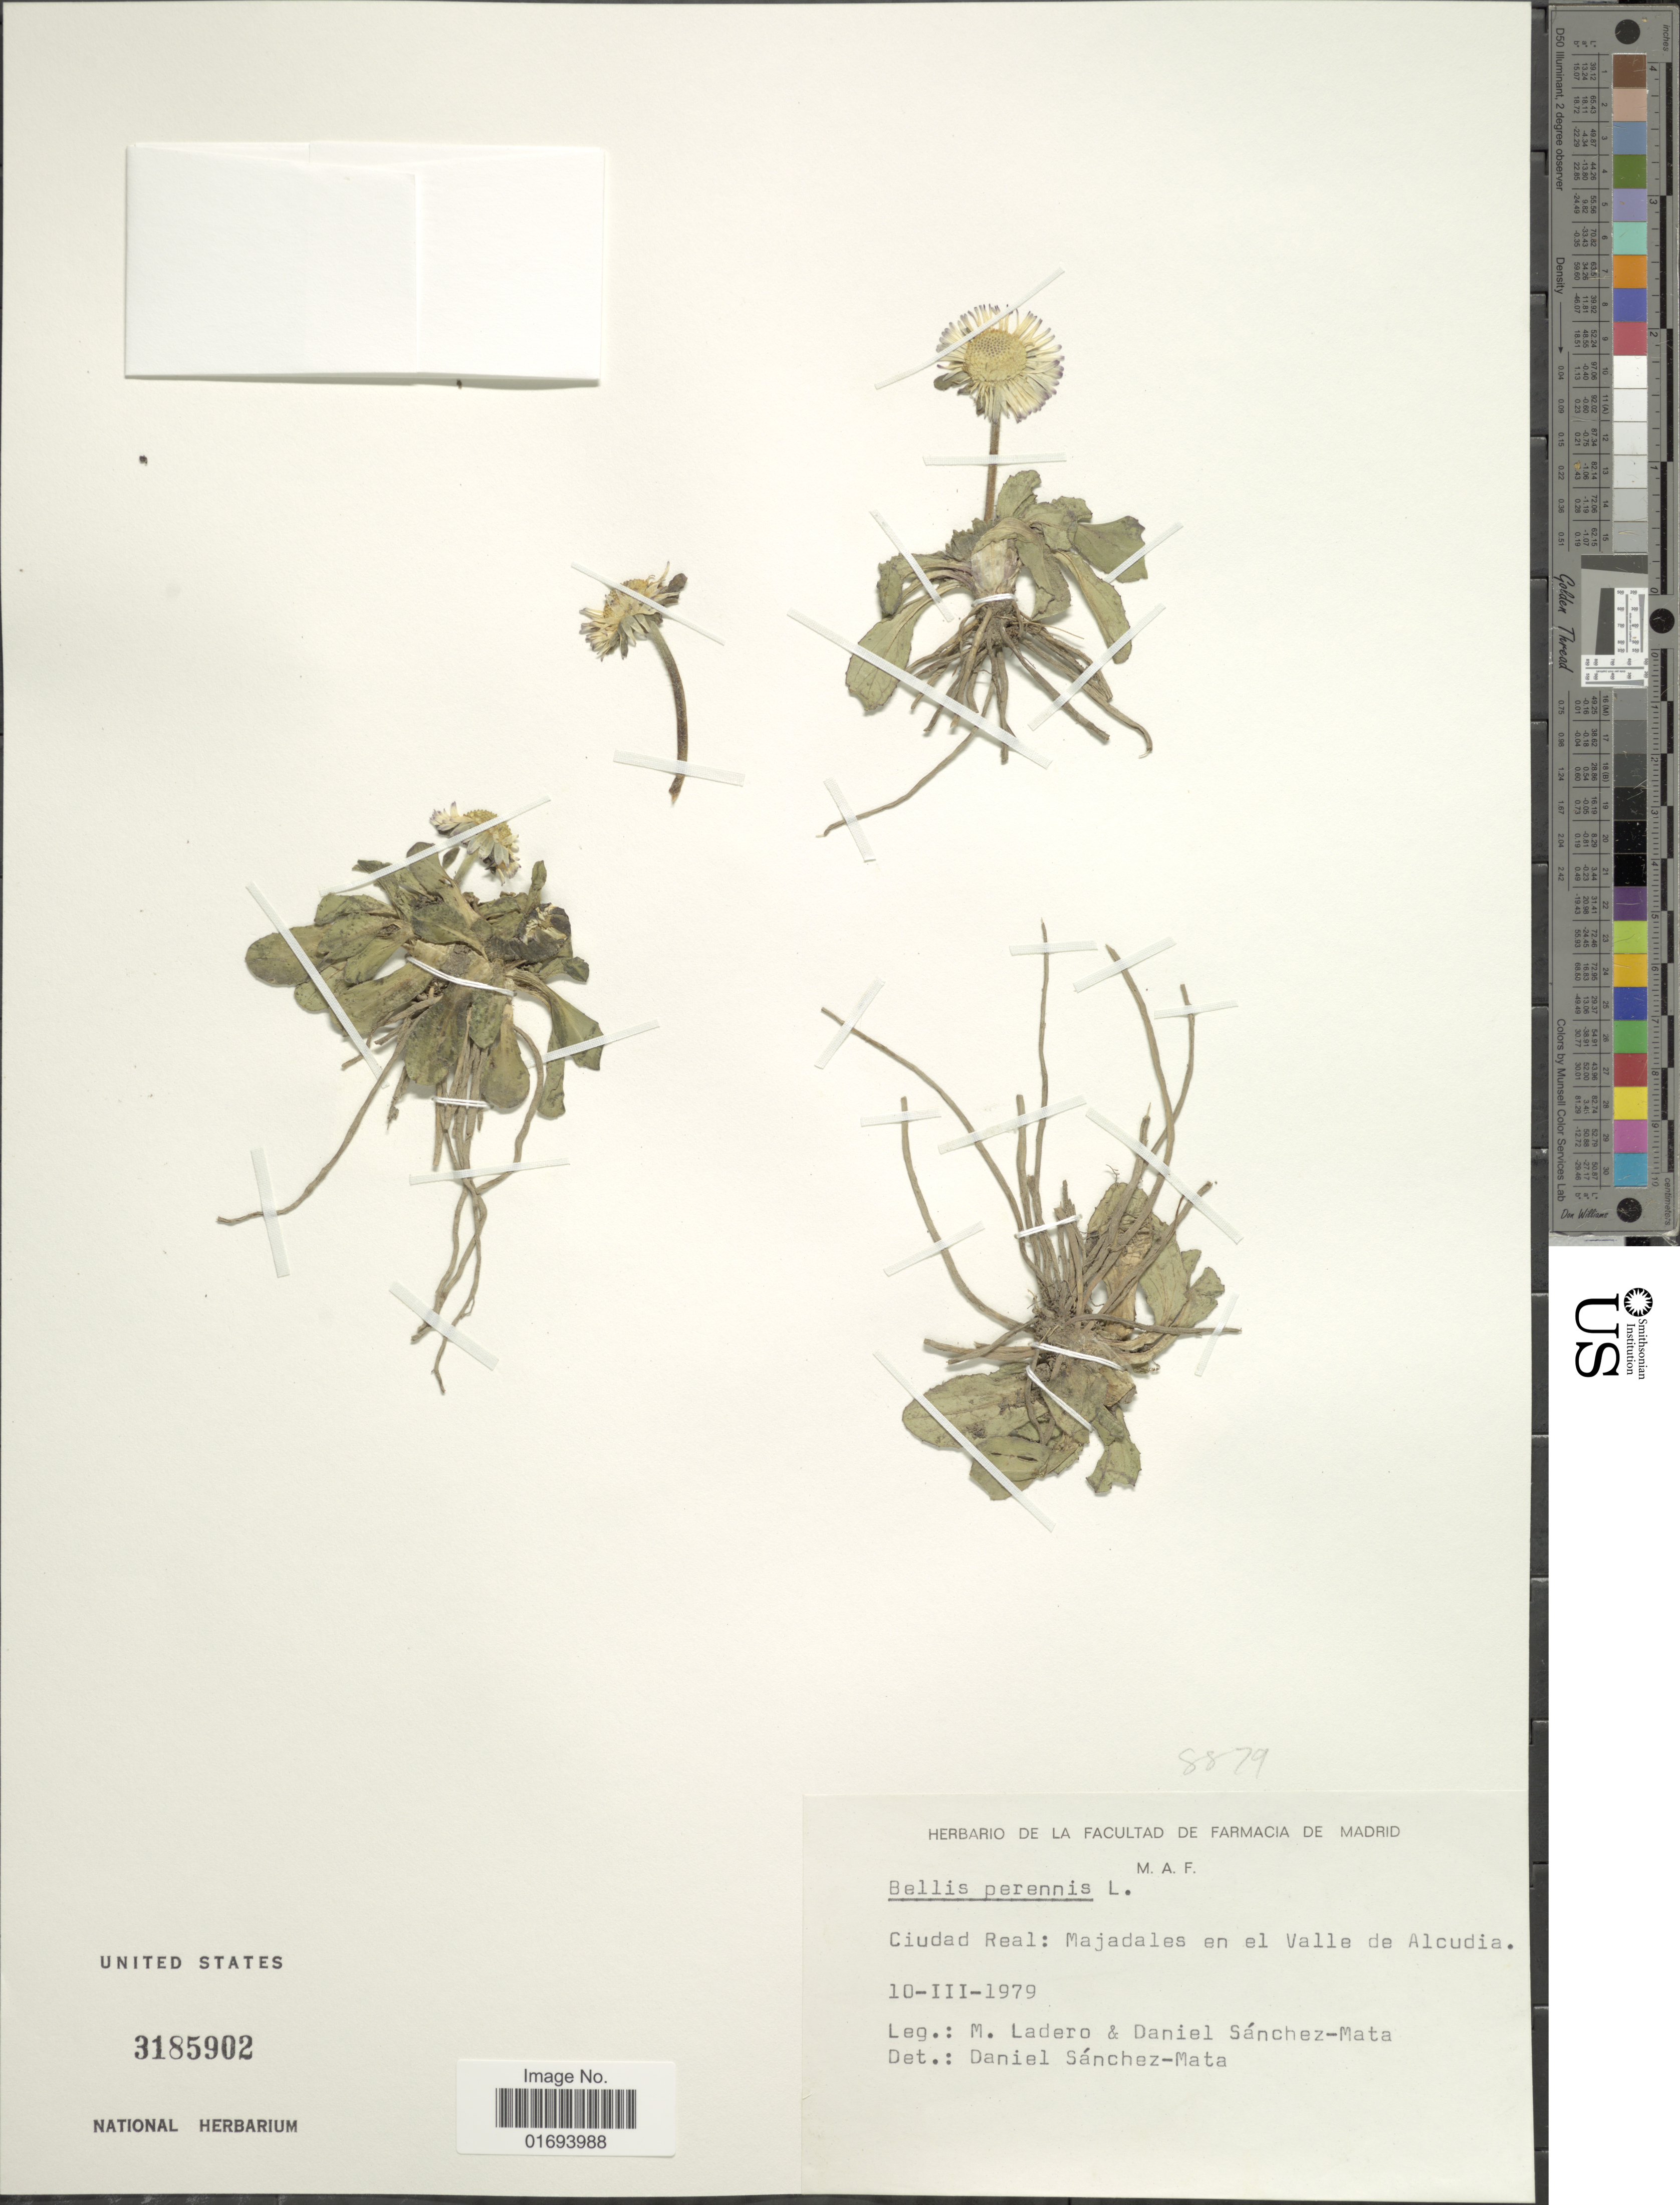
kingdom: Plantae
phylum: Tracheophyta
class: Magnoliopsida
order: Asterales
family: Asteraceae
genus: Bellis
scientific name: Bellis perennis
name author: L.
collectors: M. Ladero & D. P. Sánchez Mata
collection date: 1979-03-10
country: Spain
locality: Ciudad Real: Majadales en el Valle de Alcudia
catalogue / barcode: US 3185902